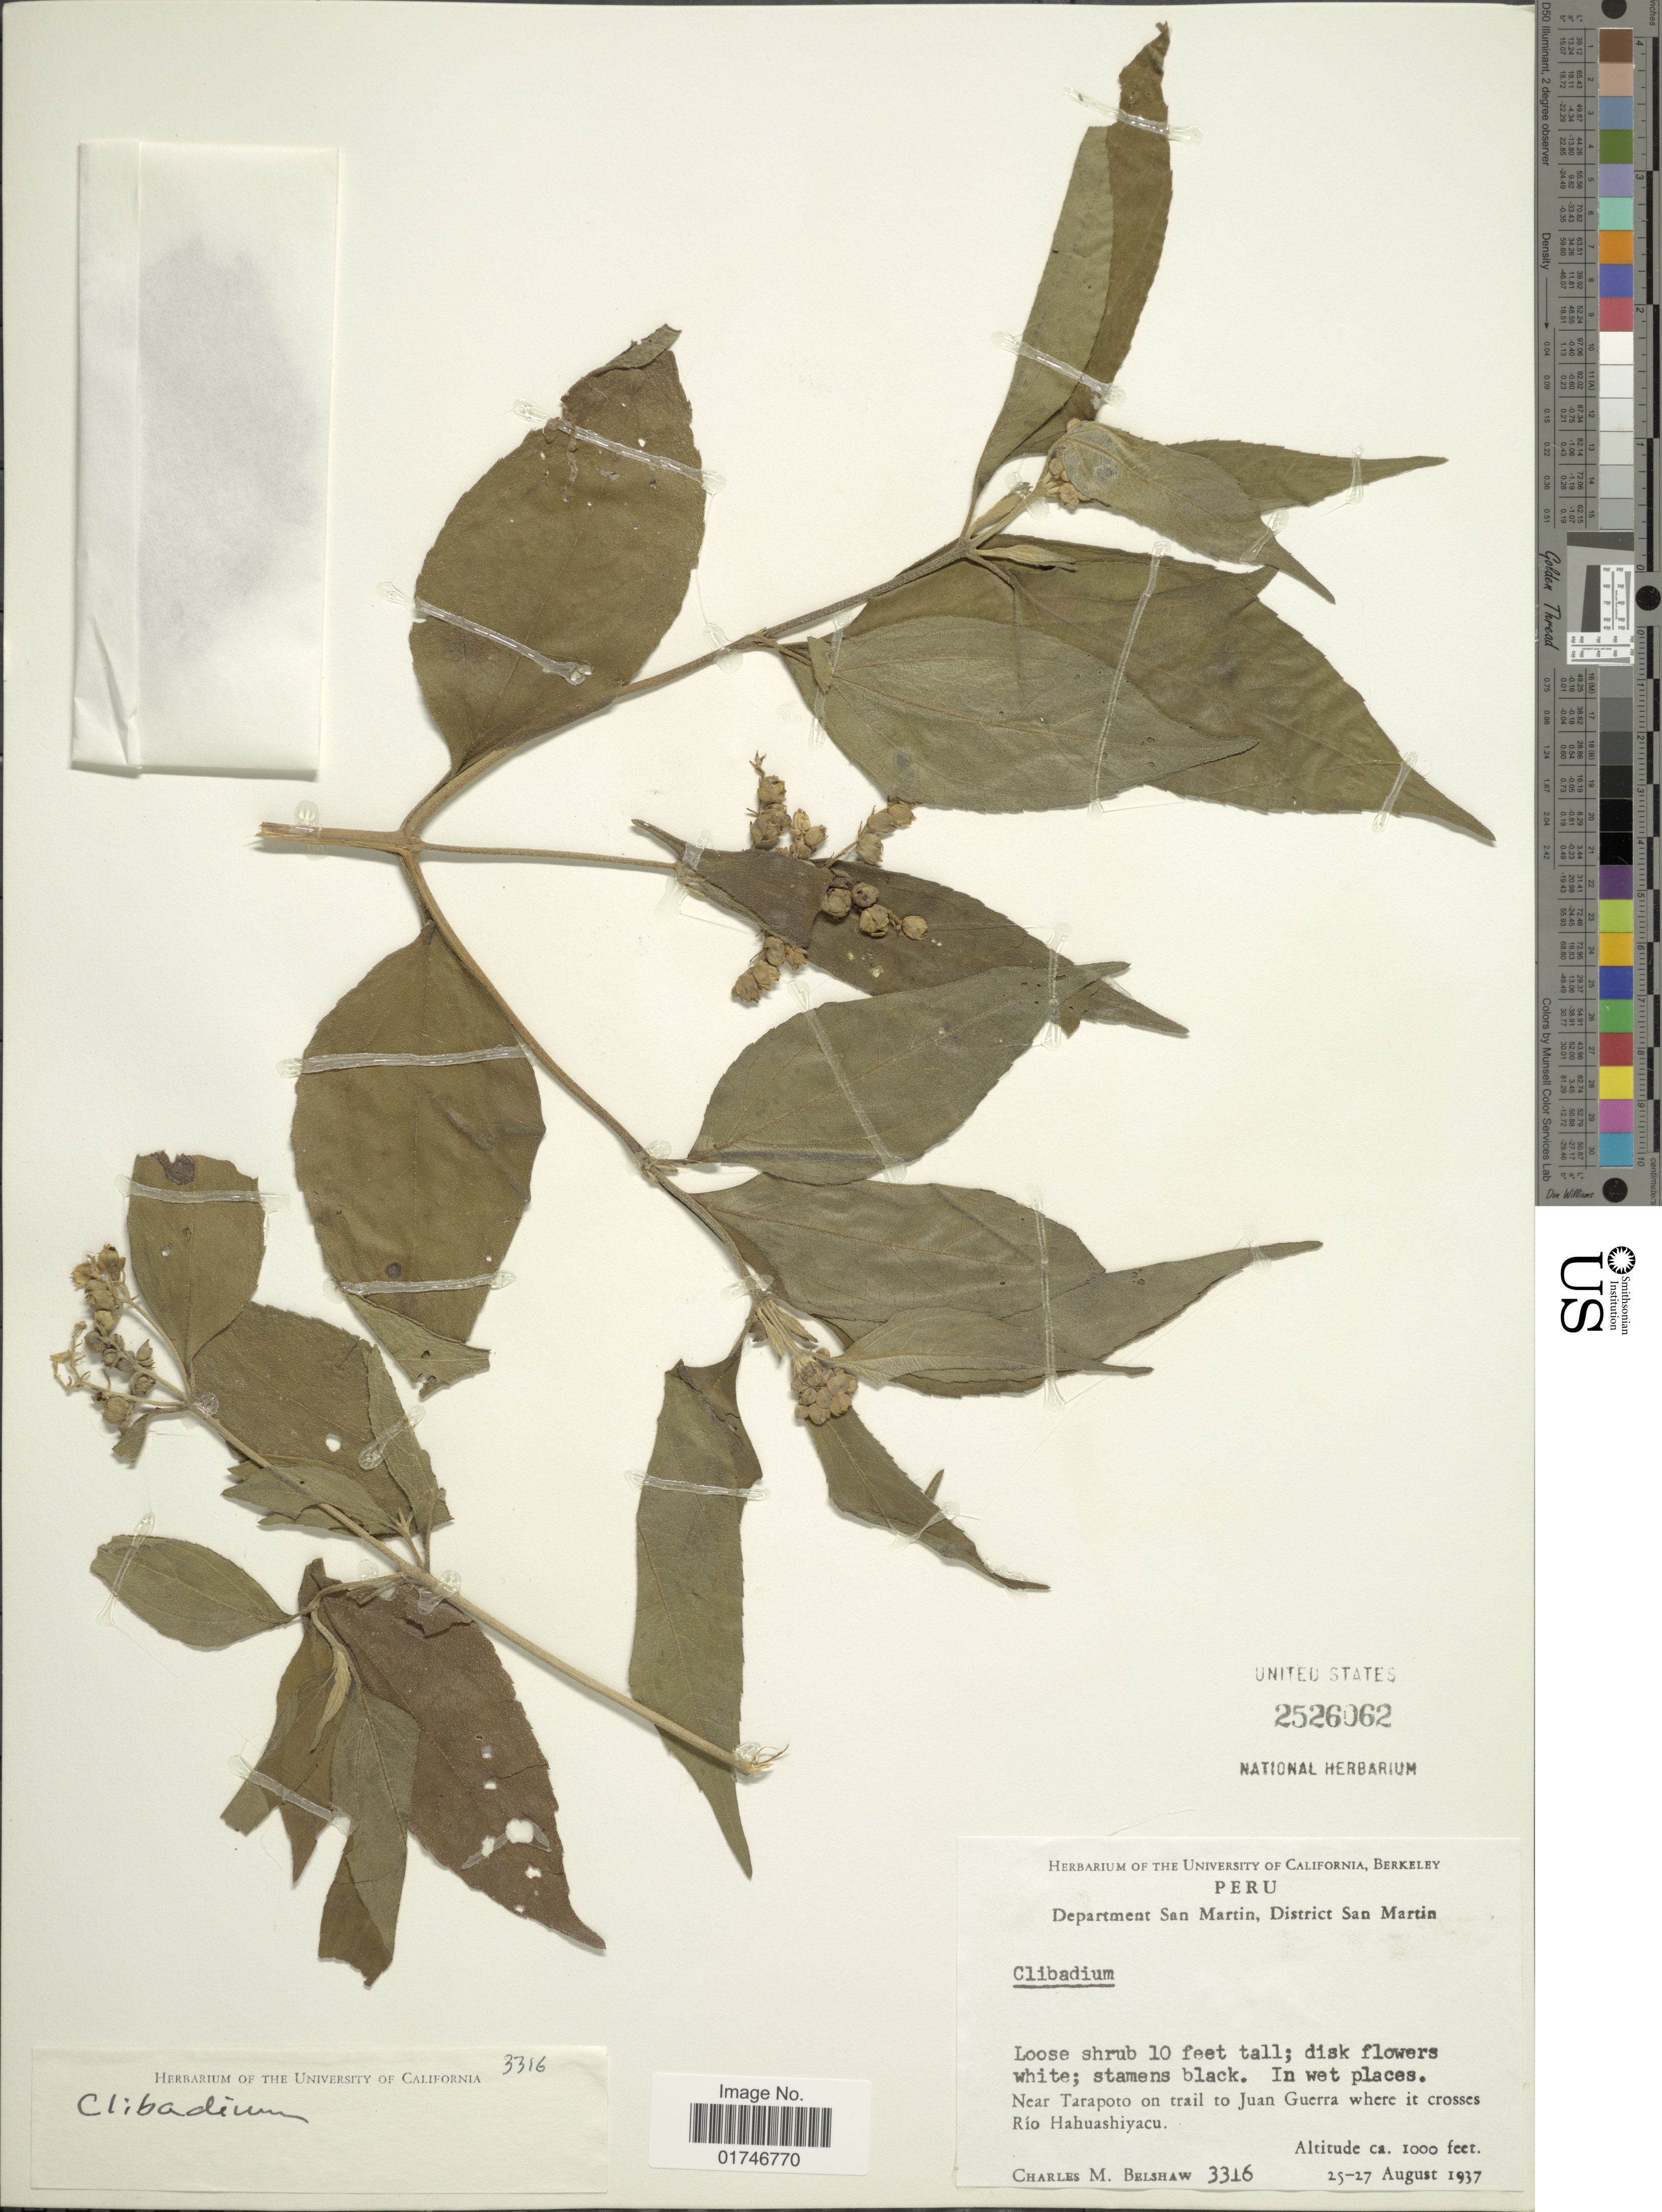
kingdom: Plantae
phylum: Tracheophyta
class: Magnoliopsida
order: Asterales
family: Asteraceae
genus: Clibadium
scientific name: Clibadium remotiflorum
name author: S.F. Blake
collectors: C. Shaw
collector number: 3316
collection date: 1937-08-25/1937-08-27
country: Peru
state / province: San Martín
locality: Department San Martin, District San Martin. Near Tarapoto on trail to Juan Guerra where it crosses Río Hahuashiyacu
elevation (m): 305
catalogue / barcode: US 2526062